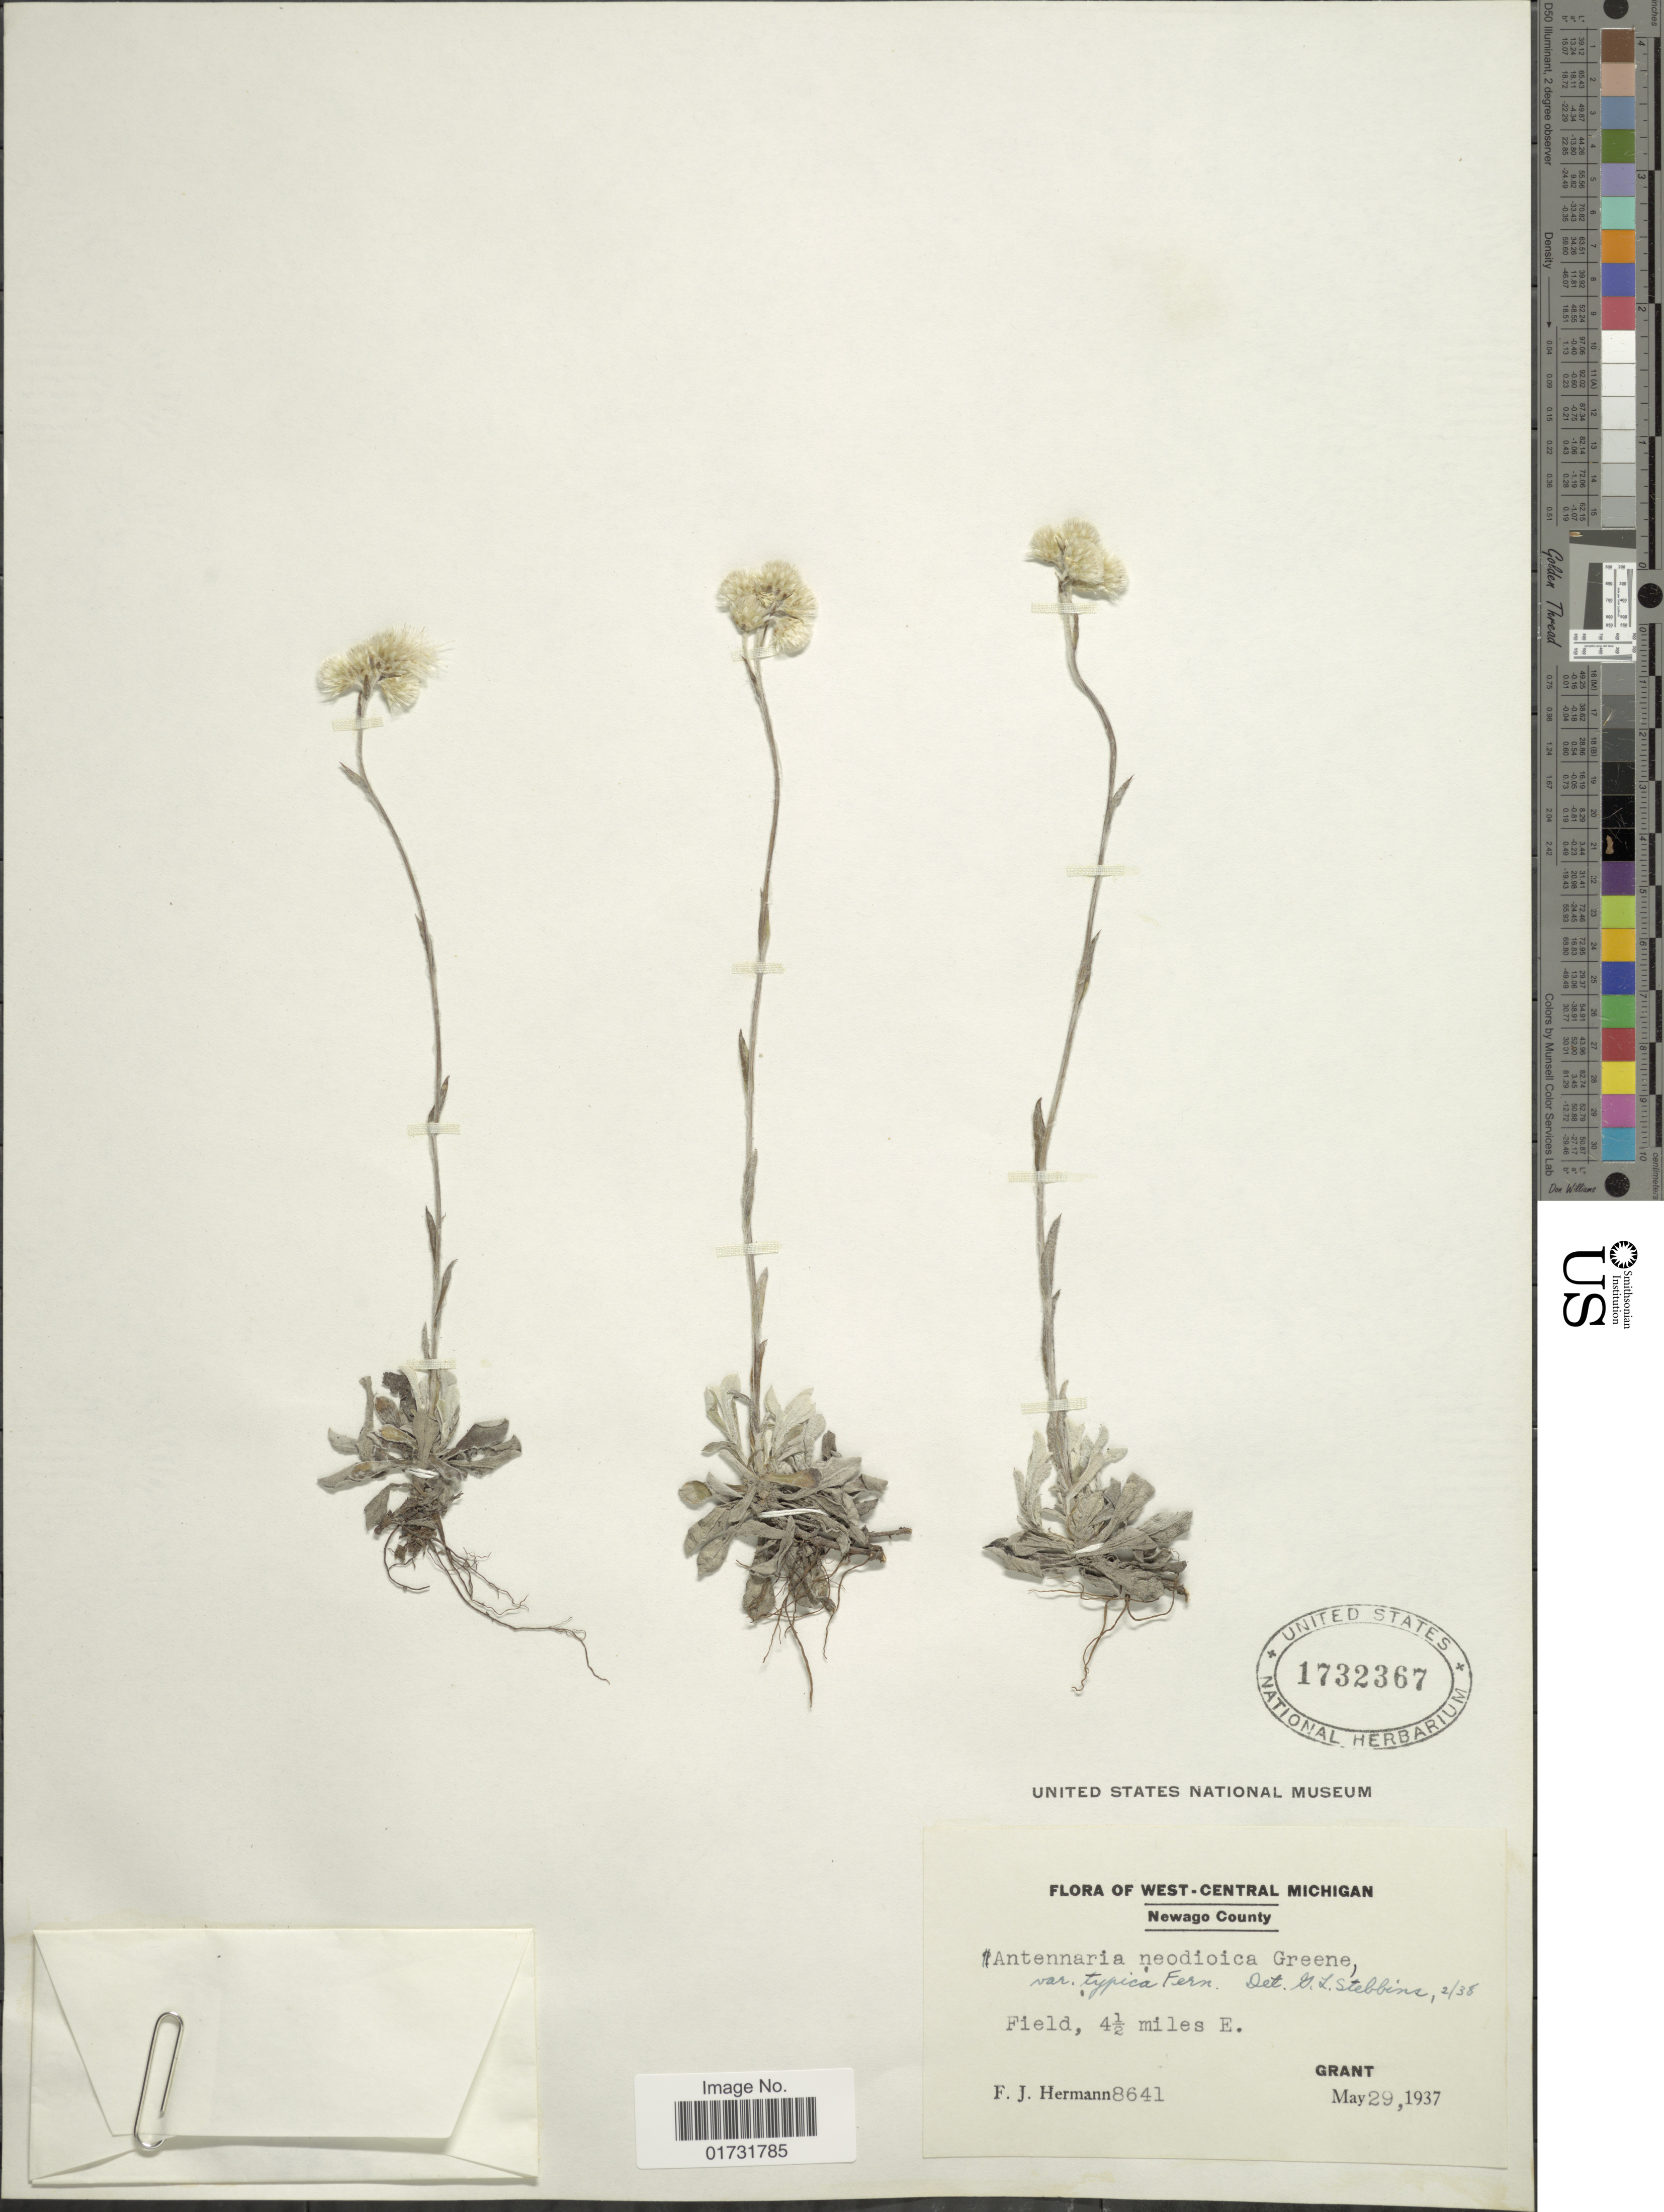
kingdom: Plantae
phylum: Tracheophyta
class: Magnoliopsida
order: Asterales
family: Asteraceae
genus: Antennaria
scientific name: Antennaria neodioica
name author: Greene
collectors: F. J. Hermann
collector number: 9641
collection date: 1937-05-29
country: United States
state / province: Michigan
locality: West-central Michigan. Newago County. 4½ miles E.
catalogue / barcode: US 1732367